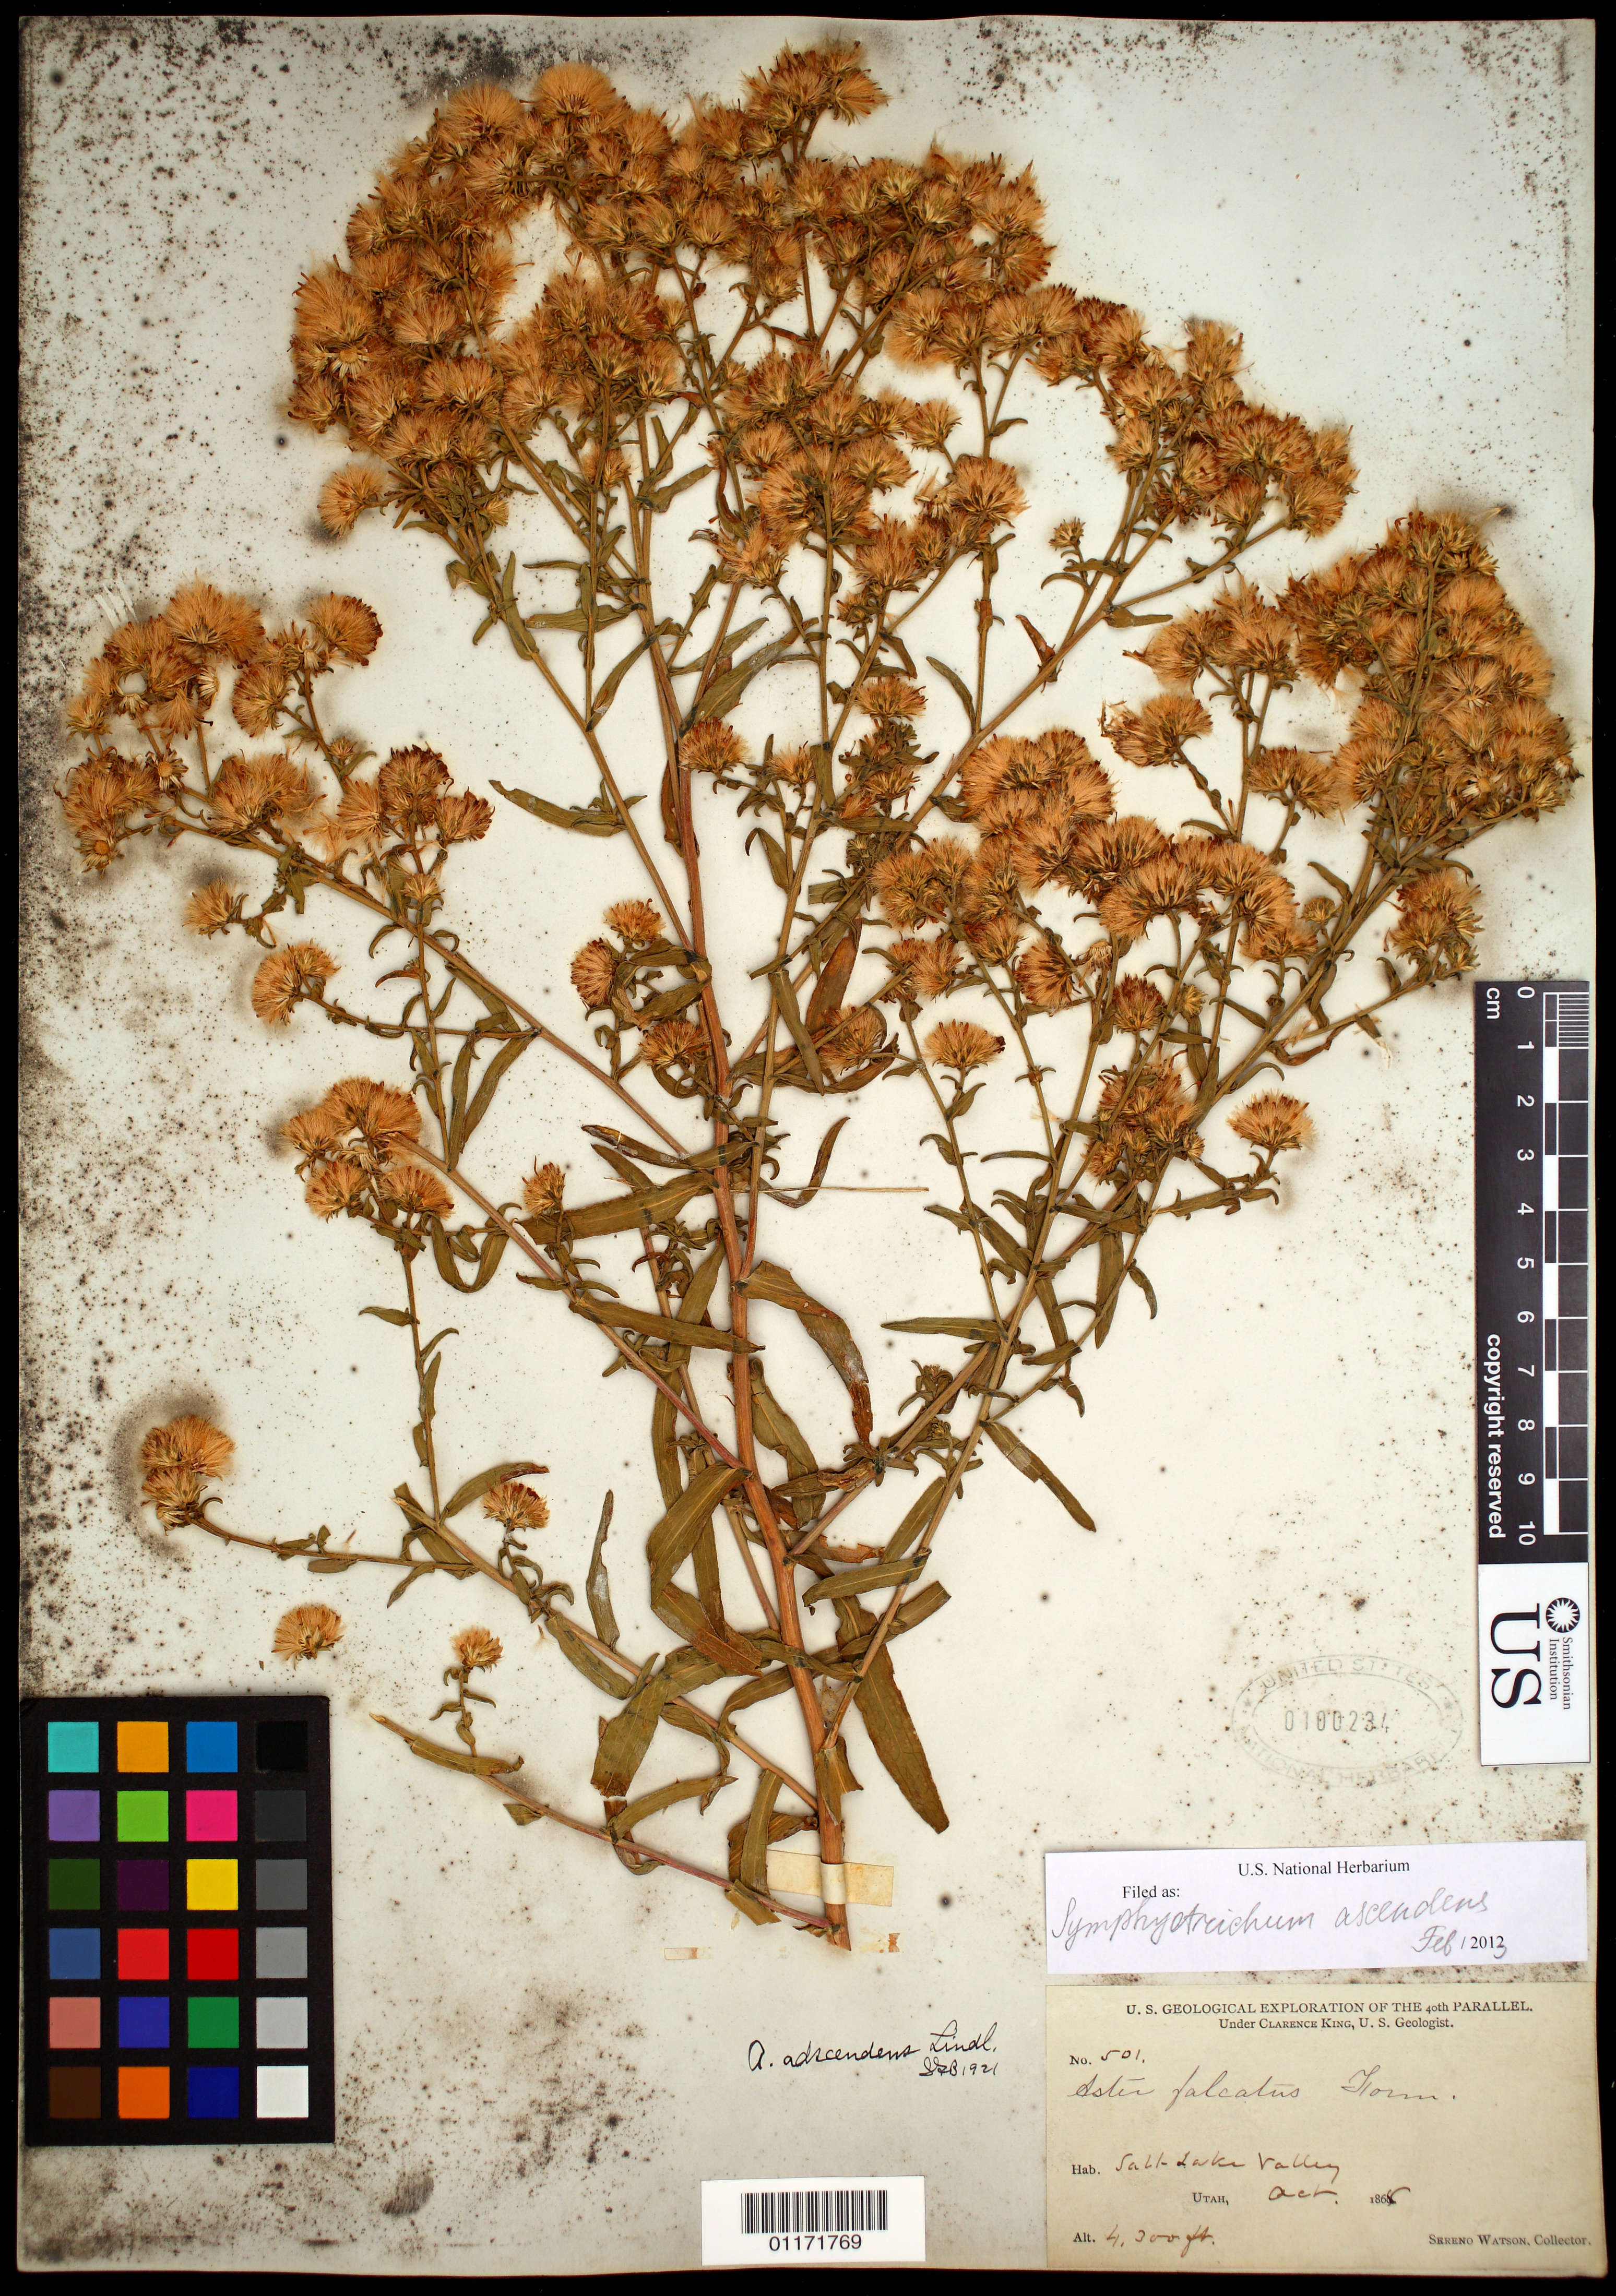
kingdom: Plantae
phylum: Tracheophyta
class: Magnoliopsida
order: Asterales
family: Asteraceae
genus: Symphyotrichum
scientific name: Symphyotrichum ascendens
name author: (Lindl.) G.L. Nesom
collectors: S. Watson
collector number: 501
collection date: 1868-10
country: United States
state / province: Utah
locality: Salt Lake Valley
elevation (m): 1311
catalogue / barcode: US 100234